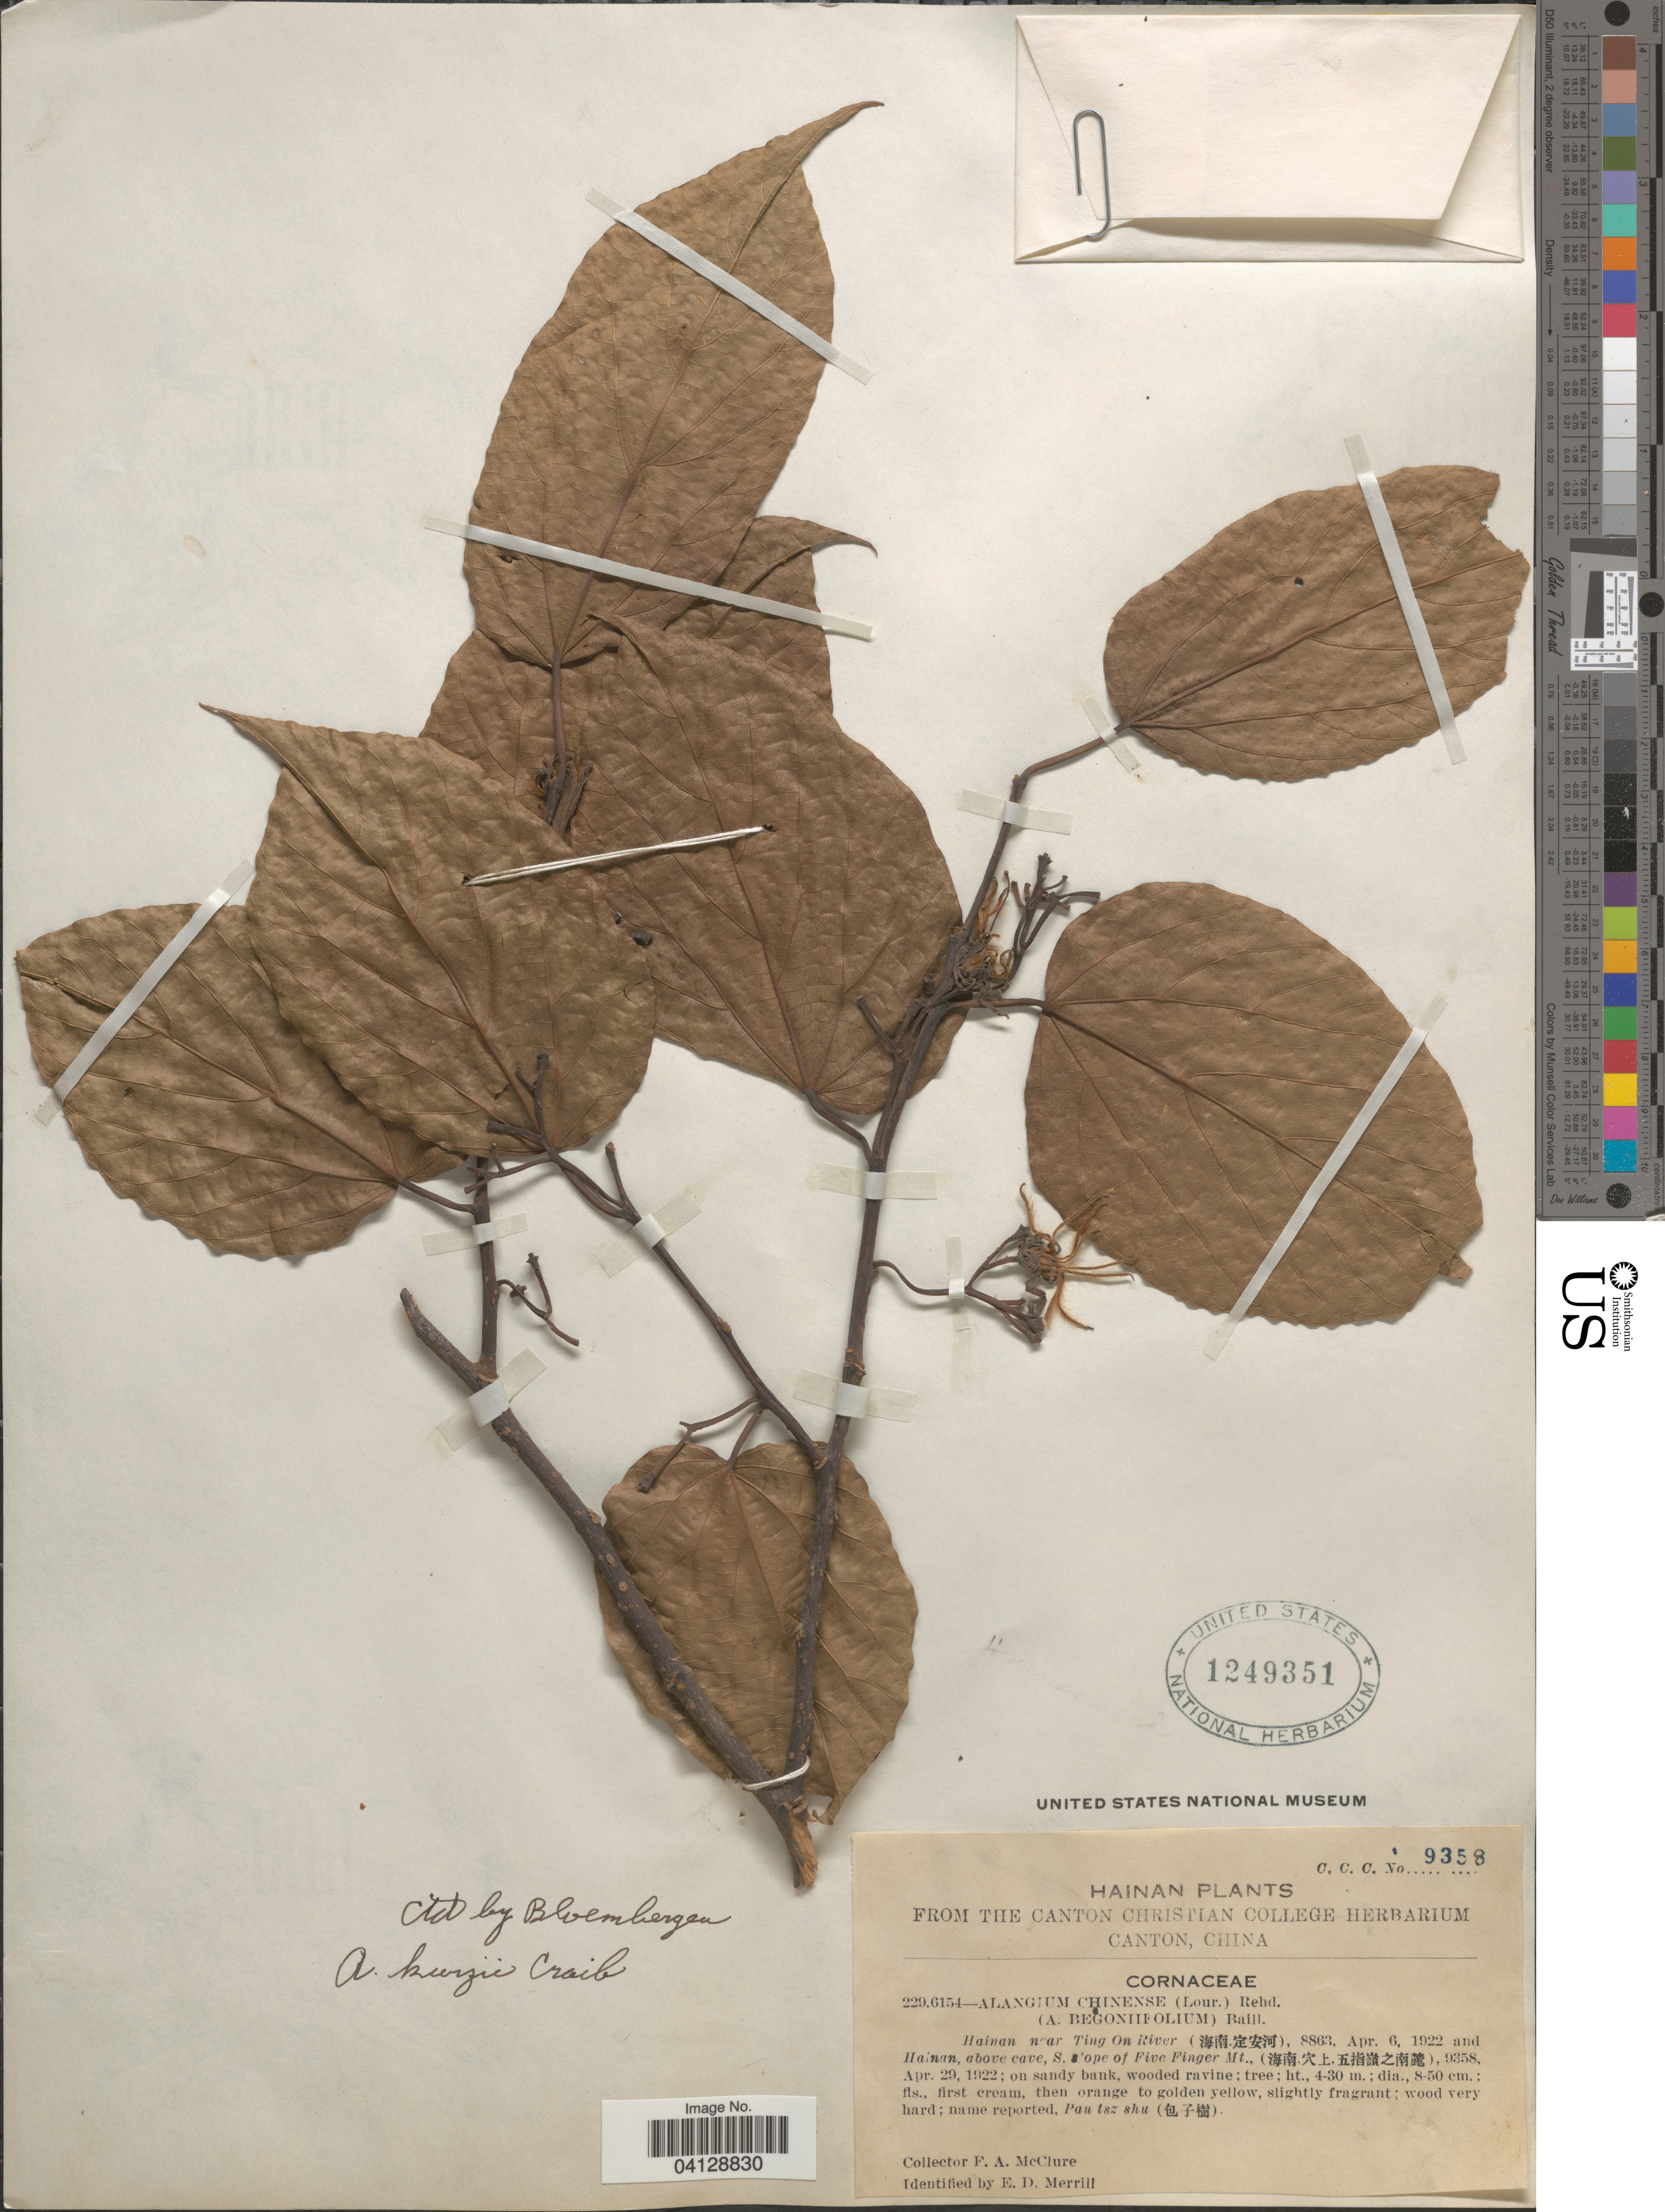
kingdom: Plantae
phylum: Tracheophyta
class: Magnoliopsida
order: Cornales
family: Cornaceae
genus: Alangium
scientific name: Alangium kurzii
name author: Craib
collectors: F. A. McClure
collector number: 2296154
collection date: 1922-04-06/1922-04-29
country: China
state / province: Hainan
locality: Near Ting On River (X) and above cave, S. slope of Five Minger Mt., (X).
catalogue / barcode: US 1249351